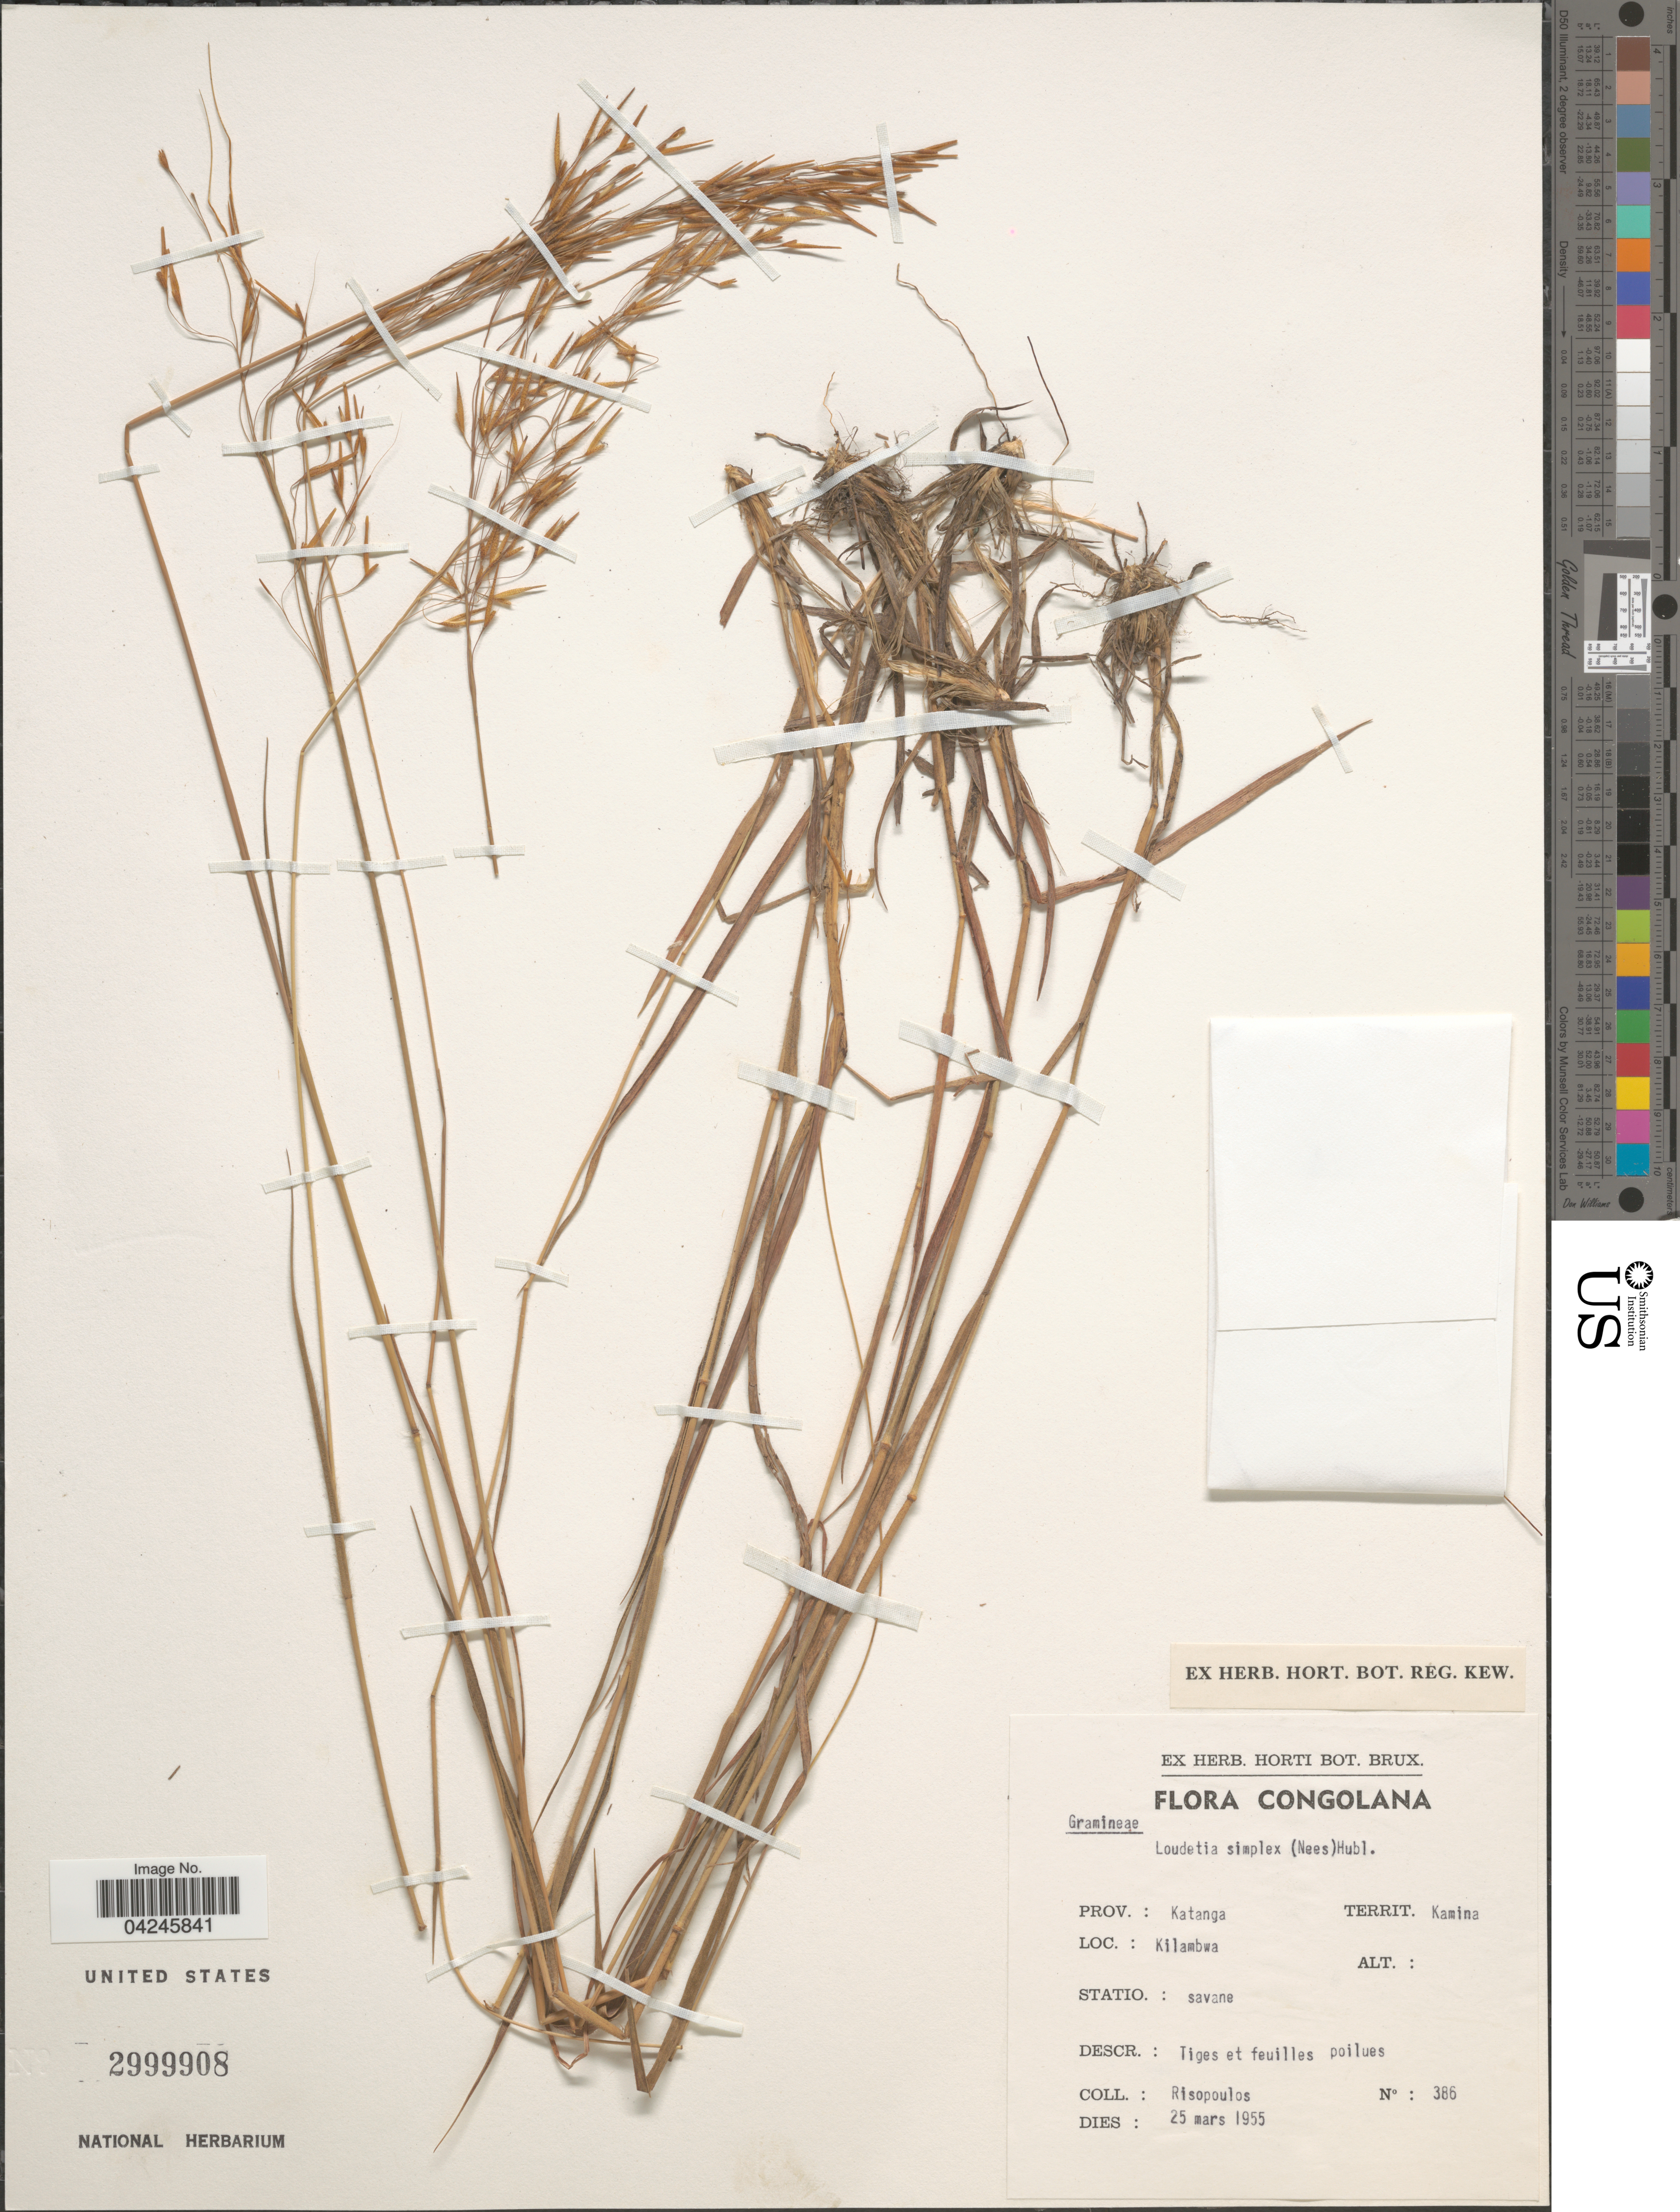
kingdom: Plantae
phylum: Tracheophyta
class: Liliopsida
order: Poales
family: Poaceae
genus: Loudetia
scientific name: Loudetia simplex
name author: (Nees) C.E. Hubb.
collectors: Risopoulos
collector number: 386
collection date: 1955-03-25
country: Congo, Democratic Republic of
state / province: Haut-Lomami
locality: Congolana. Territ. Kamina. Kilambwa.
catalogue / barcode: US 2999908